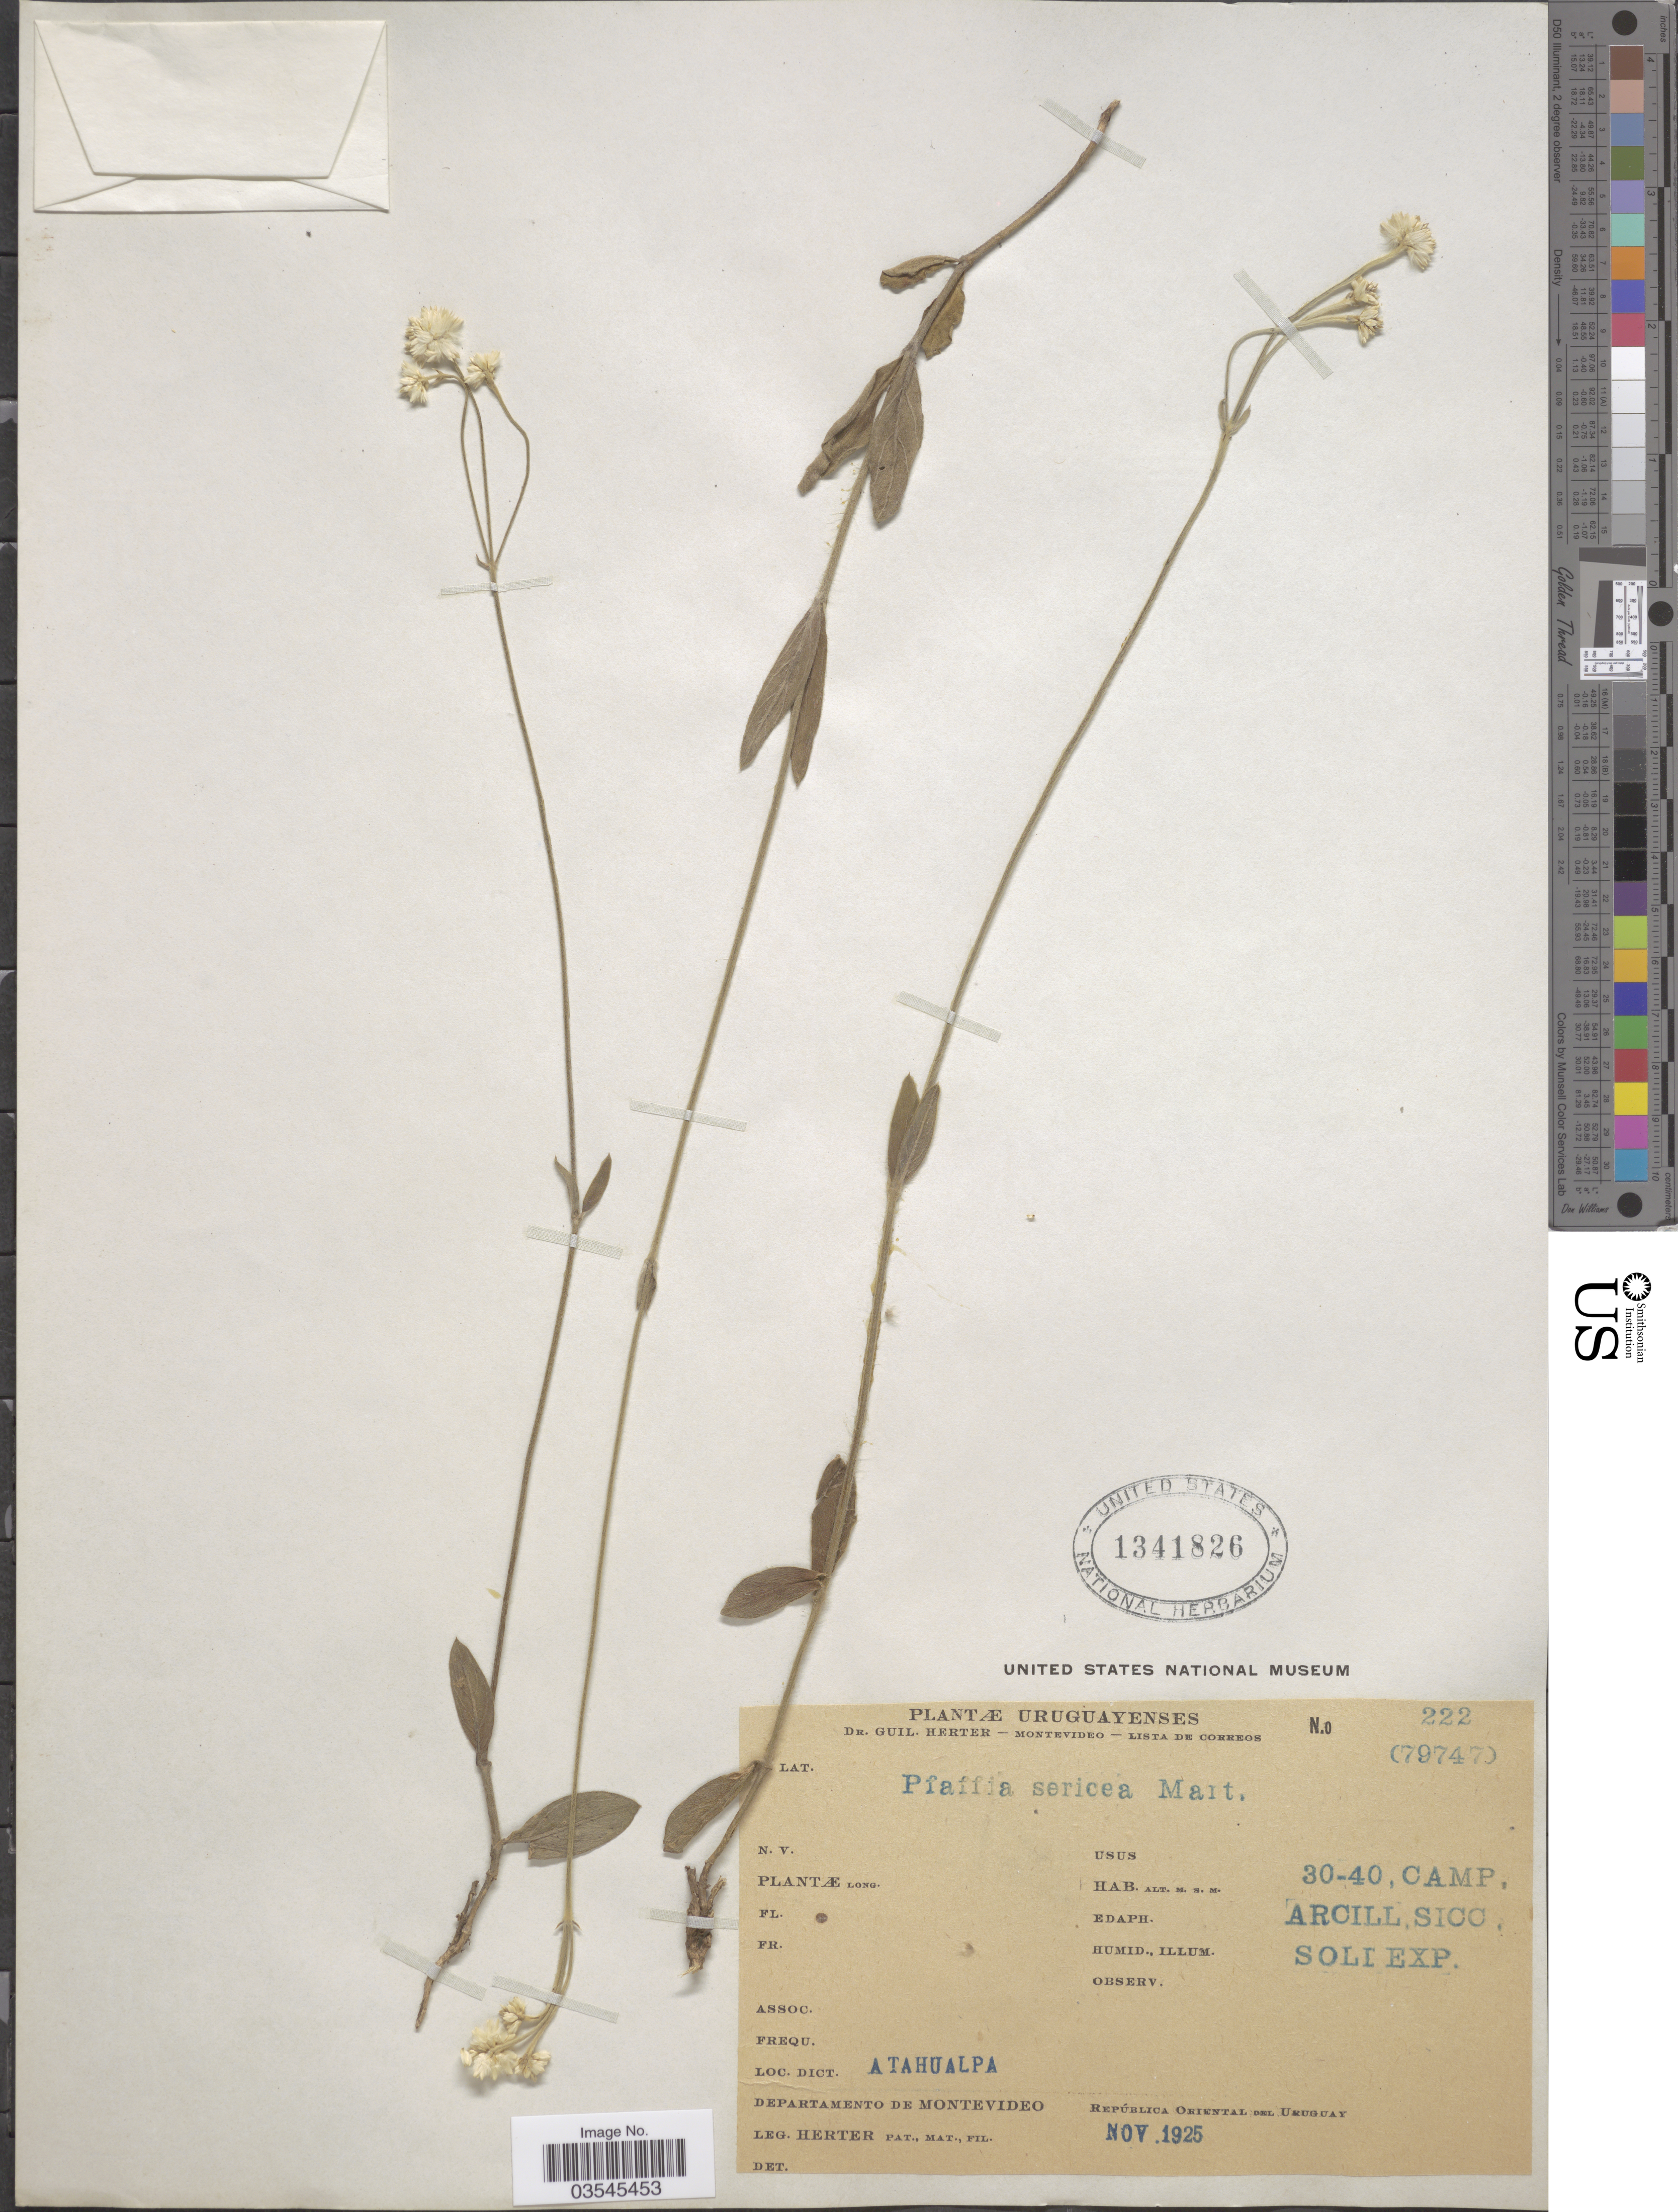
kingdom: Plantae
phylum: Tracheophyta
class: Magnoliopsida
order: Caryophyllales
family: Amaranthaceae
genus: Pfaffia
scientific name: Pfaffia tuberosa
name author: (Moq. ex DC.) Hicken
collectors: G. Herter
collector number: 222 (79747)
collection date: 1925-11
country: Uruguay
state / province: Montevideo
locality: Atahualpa. Departamento de Montevideo. República Oriental del Uruguay.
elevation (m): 30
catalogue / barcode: US 1341826